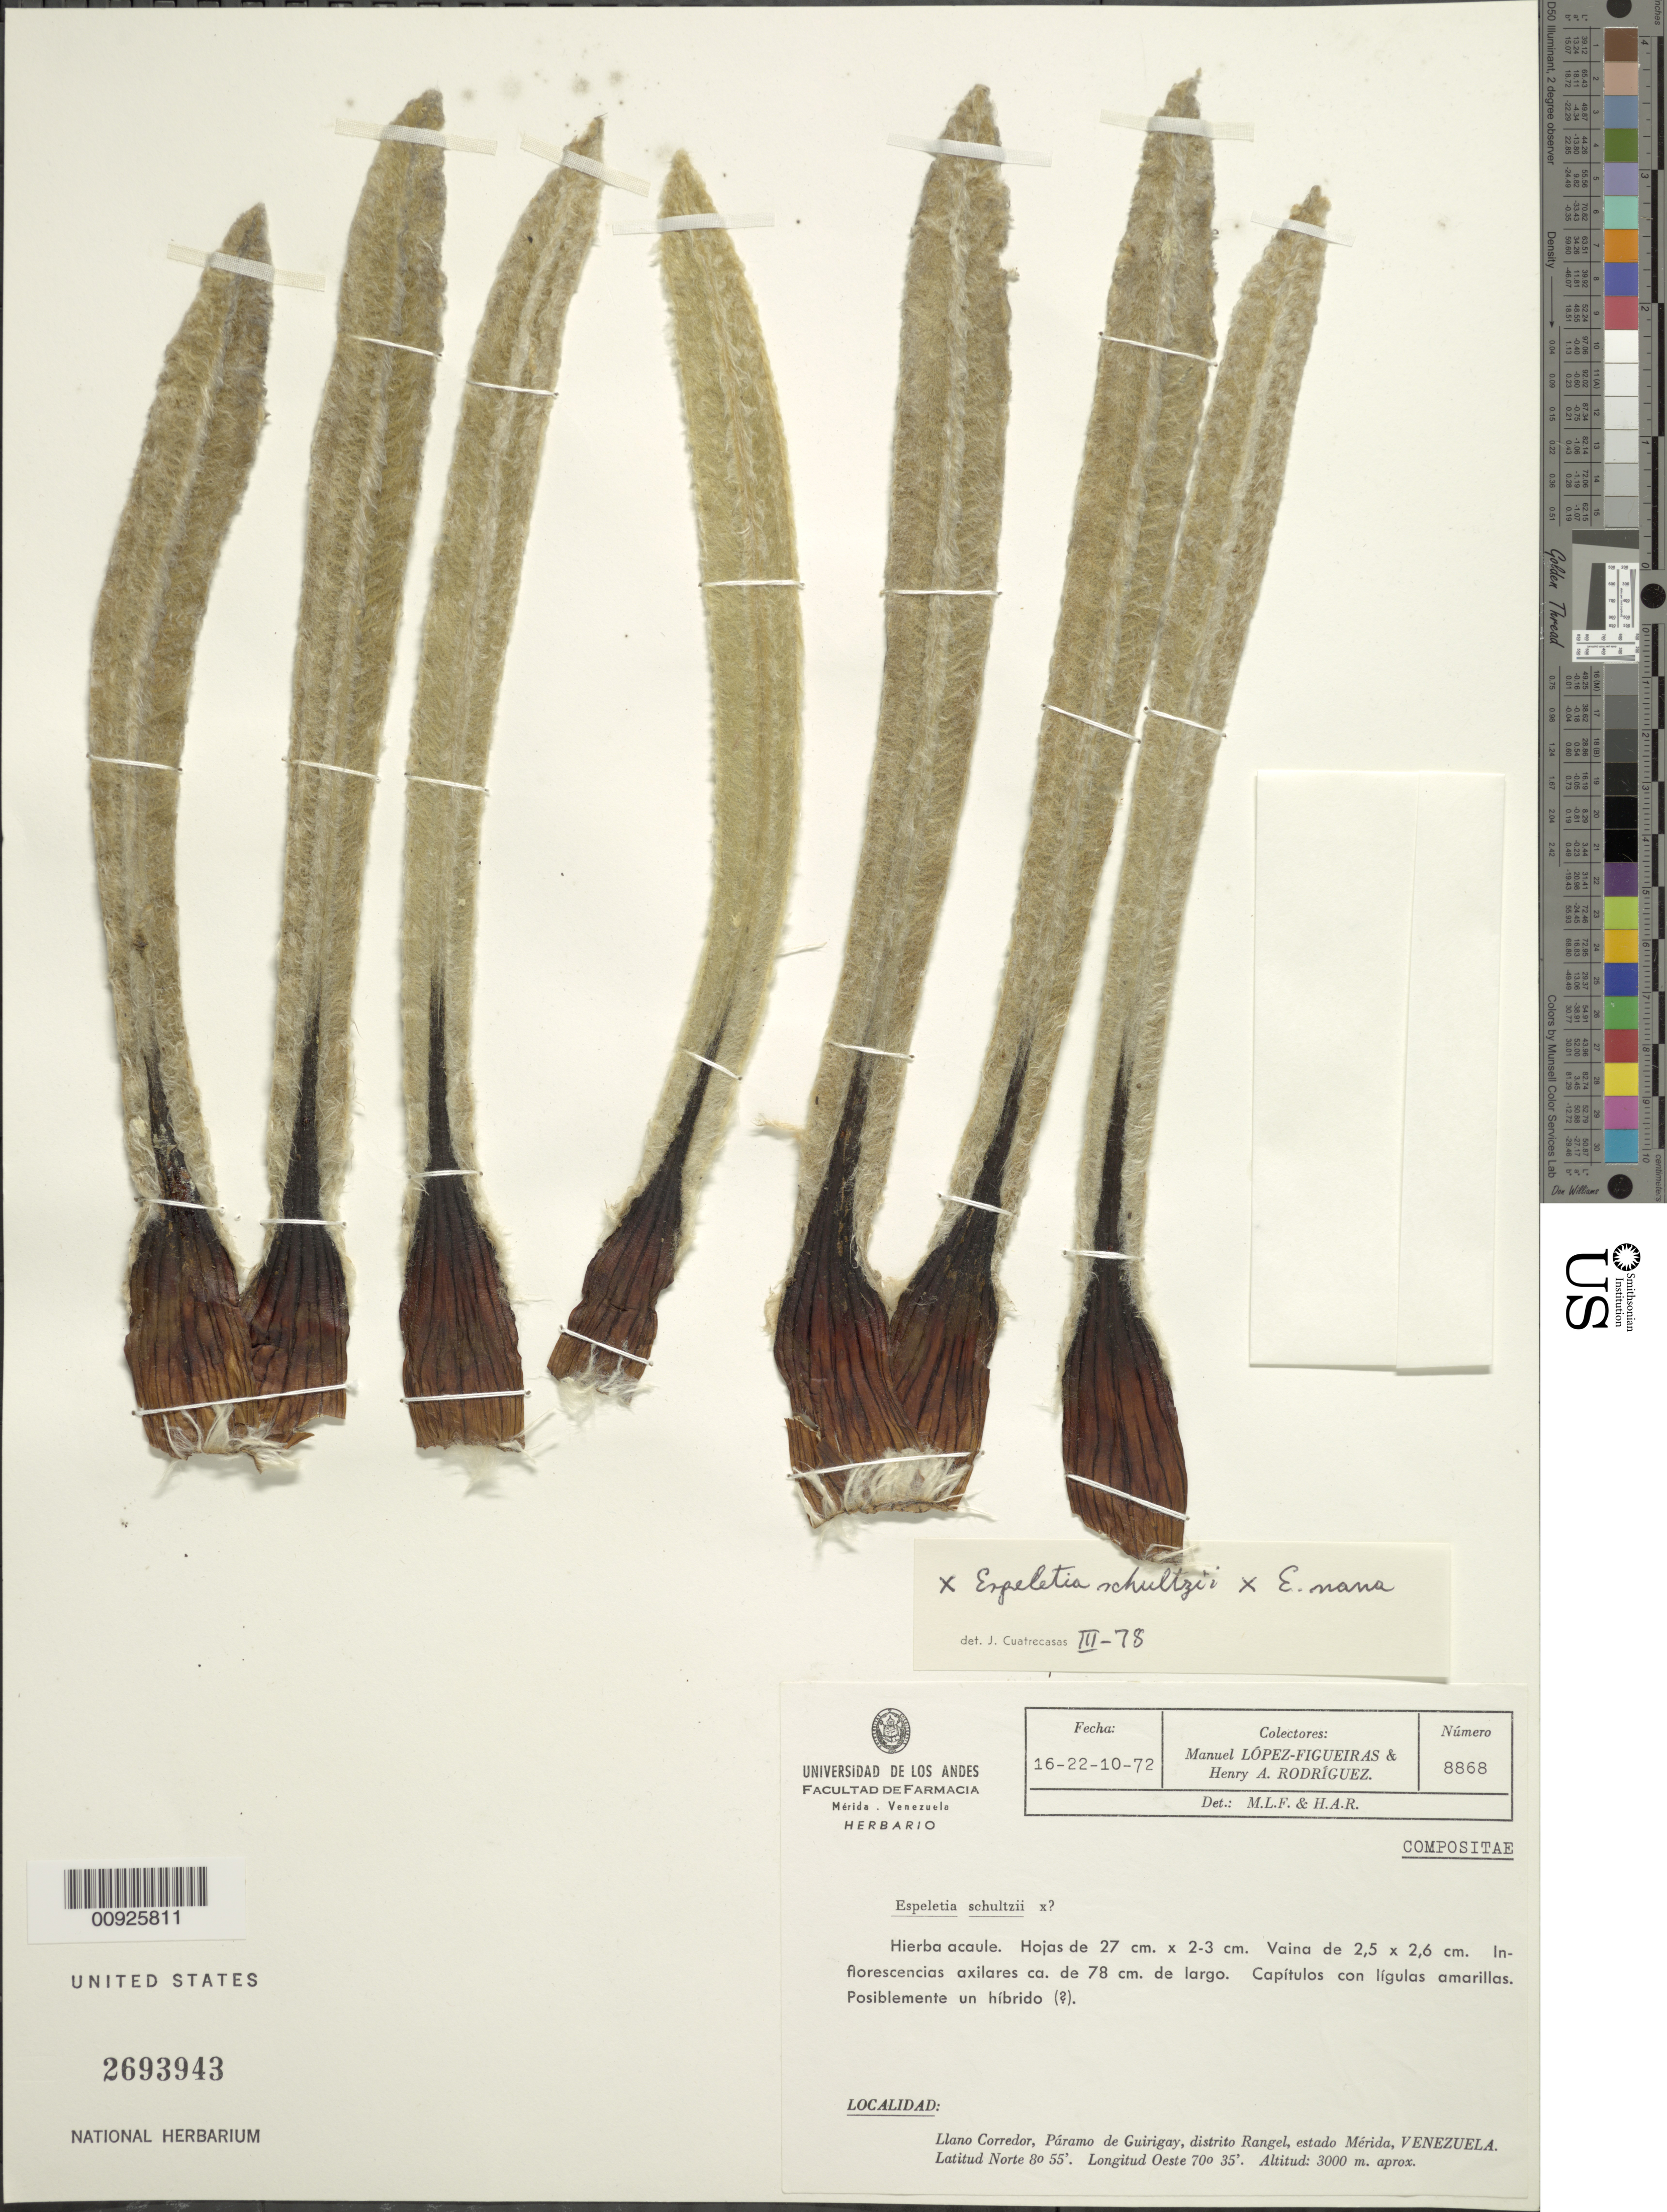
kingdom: Plantae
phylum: Tracheophyta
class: Magnoliopsida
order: Asterales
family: Asteraceae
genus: Espeletia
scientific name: Espeletia nana x E. schultzii Wedd.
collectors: M. López Figueiras & H. A. Rodriguez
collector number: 8868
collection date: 1972-10-16/1972-10-22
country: Venezuela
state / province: Mérida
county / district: Rangel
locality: Páramo de Guirigay. Llano Corredor, Páramo de Guirigay.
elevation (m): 3000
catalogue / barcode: US 2693943